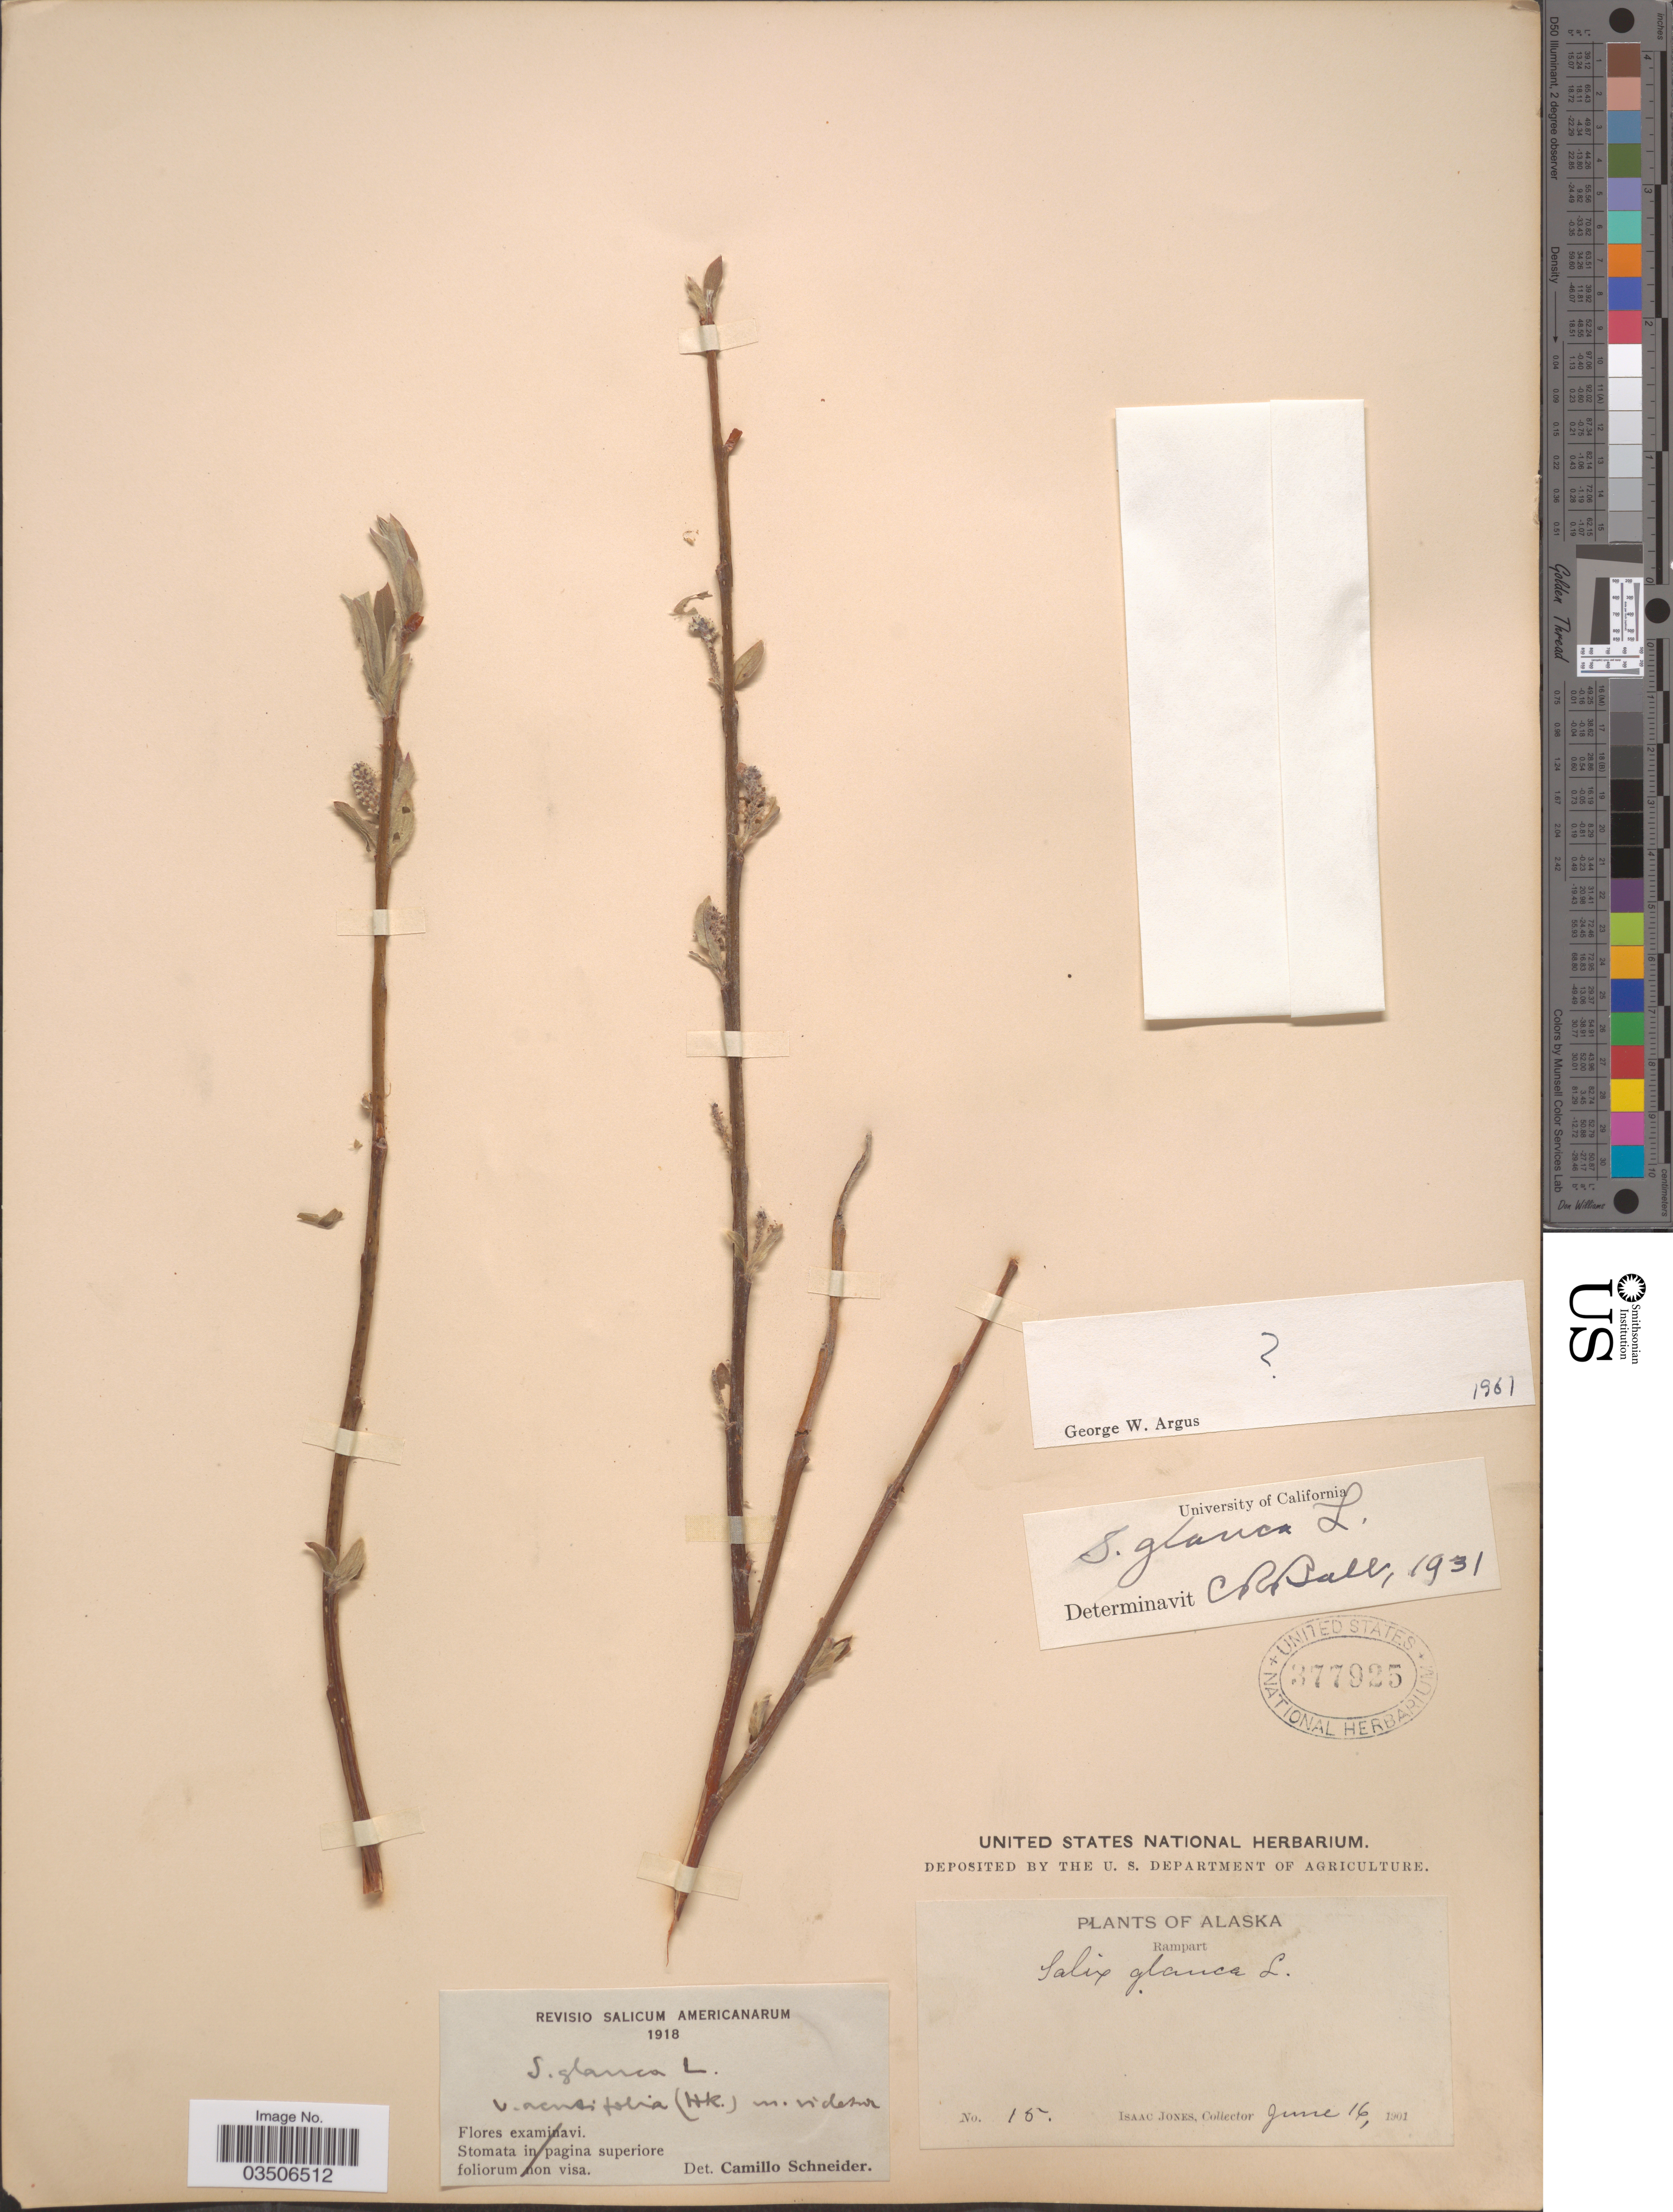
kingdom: Plantae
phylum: Tracheophyta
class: Magnoliopsida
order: Malpighiales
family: Salicaceae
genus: Salix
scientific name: Salix cordata x S. sericea Marshall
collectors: I. Jones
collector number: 15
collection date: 1901-06-16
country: United States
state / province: Alaska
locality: Rampart.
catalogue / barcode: US 377925